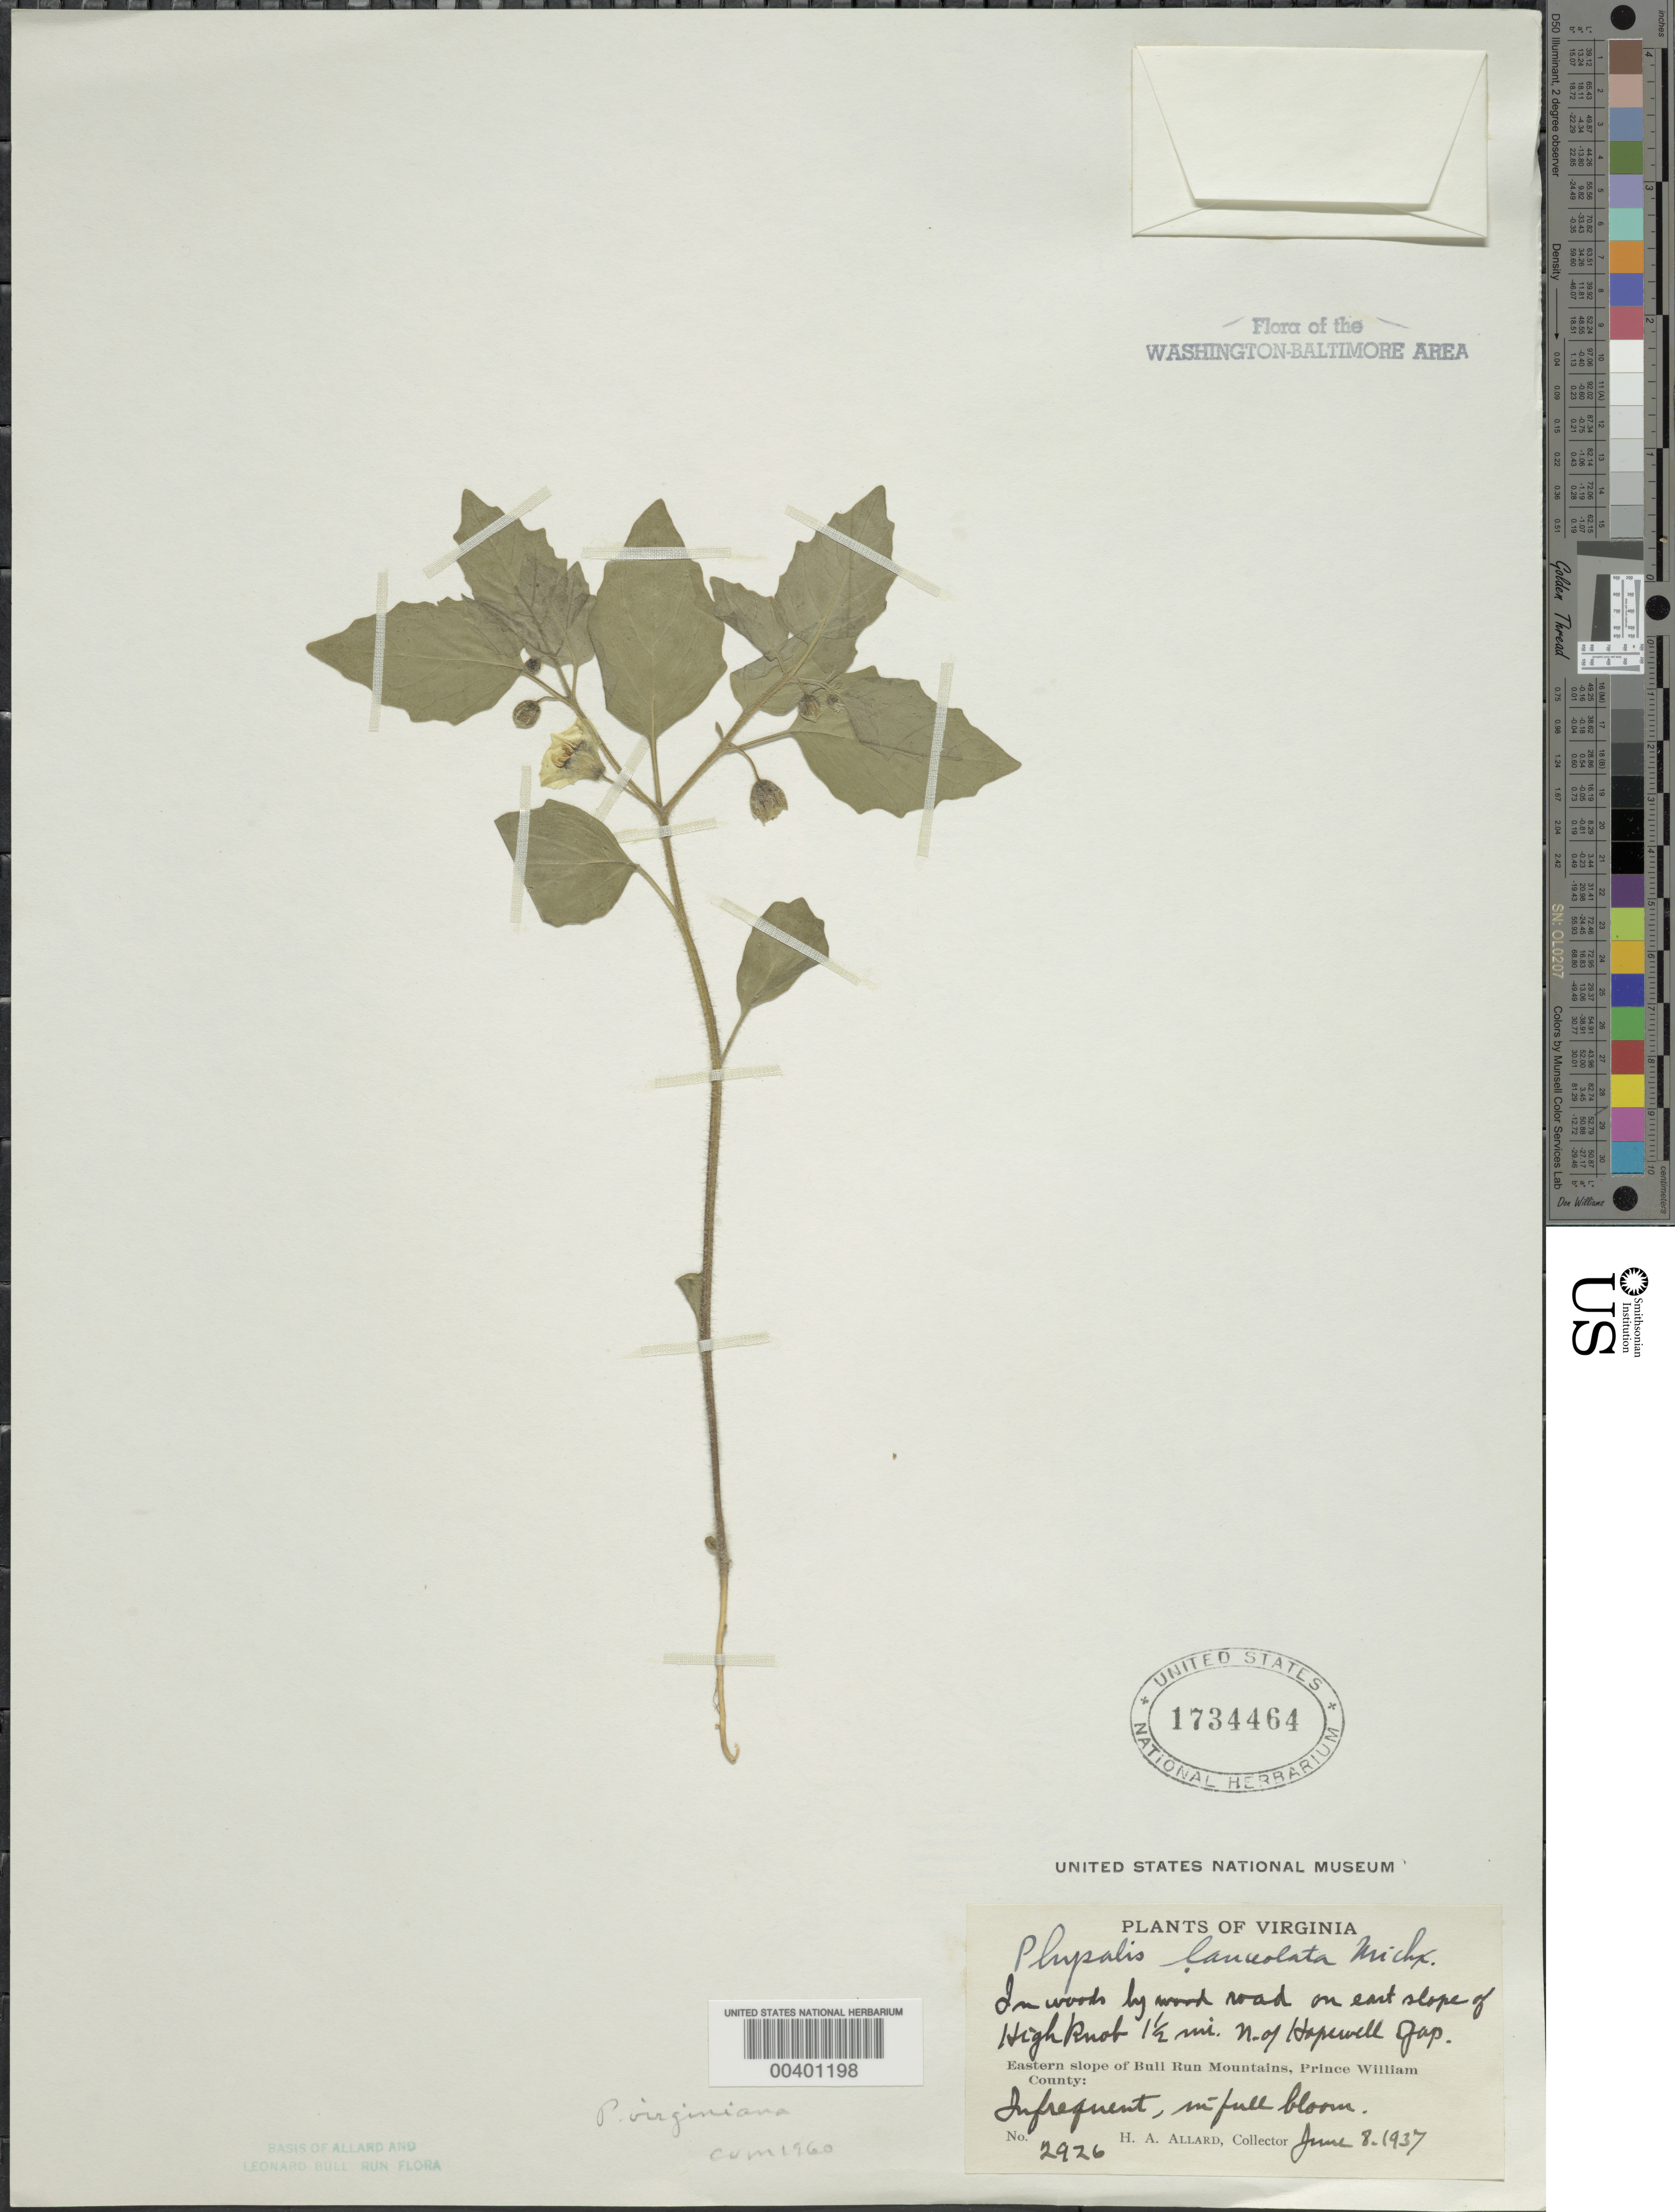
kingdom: Plantae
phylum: Tracheophyta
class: Magnoliopsida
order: Solanales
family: Solanaceae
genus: Physalis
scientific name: Physalis virginiana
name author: Mill.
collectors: H. A. Allard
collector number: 2926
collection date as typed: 08 Jun 1937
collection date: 1937-06-08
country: United States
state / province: Virginia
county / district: Prince William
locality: East slope of High Knob, north of Hopewell Gap, eastern slope of Bull Run Mountains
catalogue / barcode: US 1734464